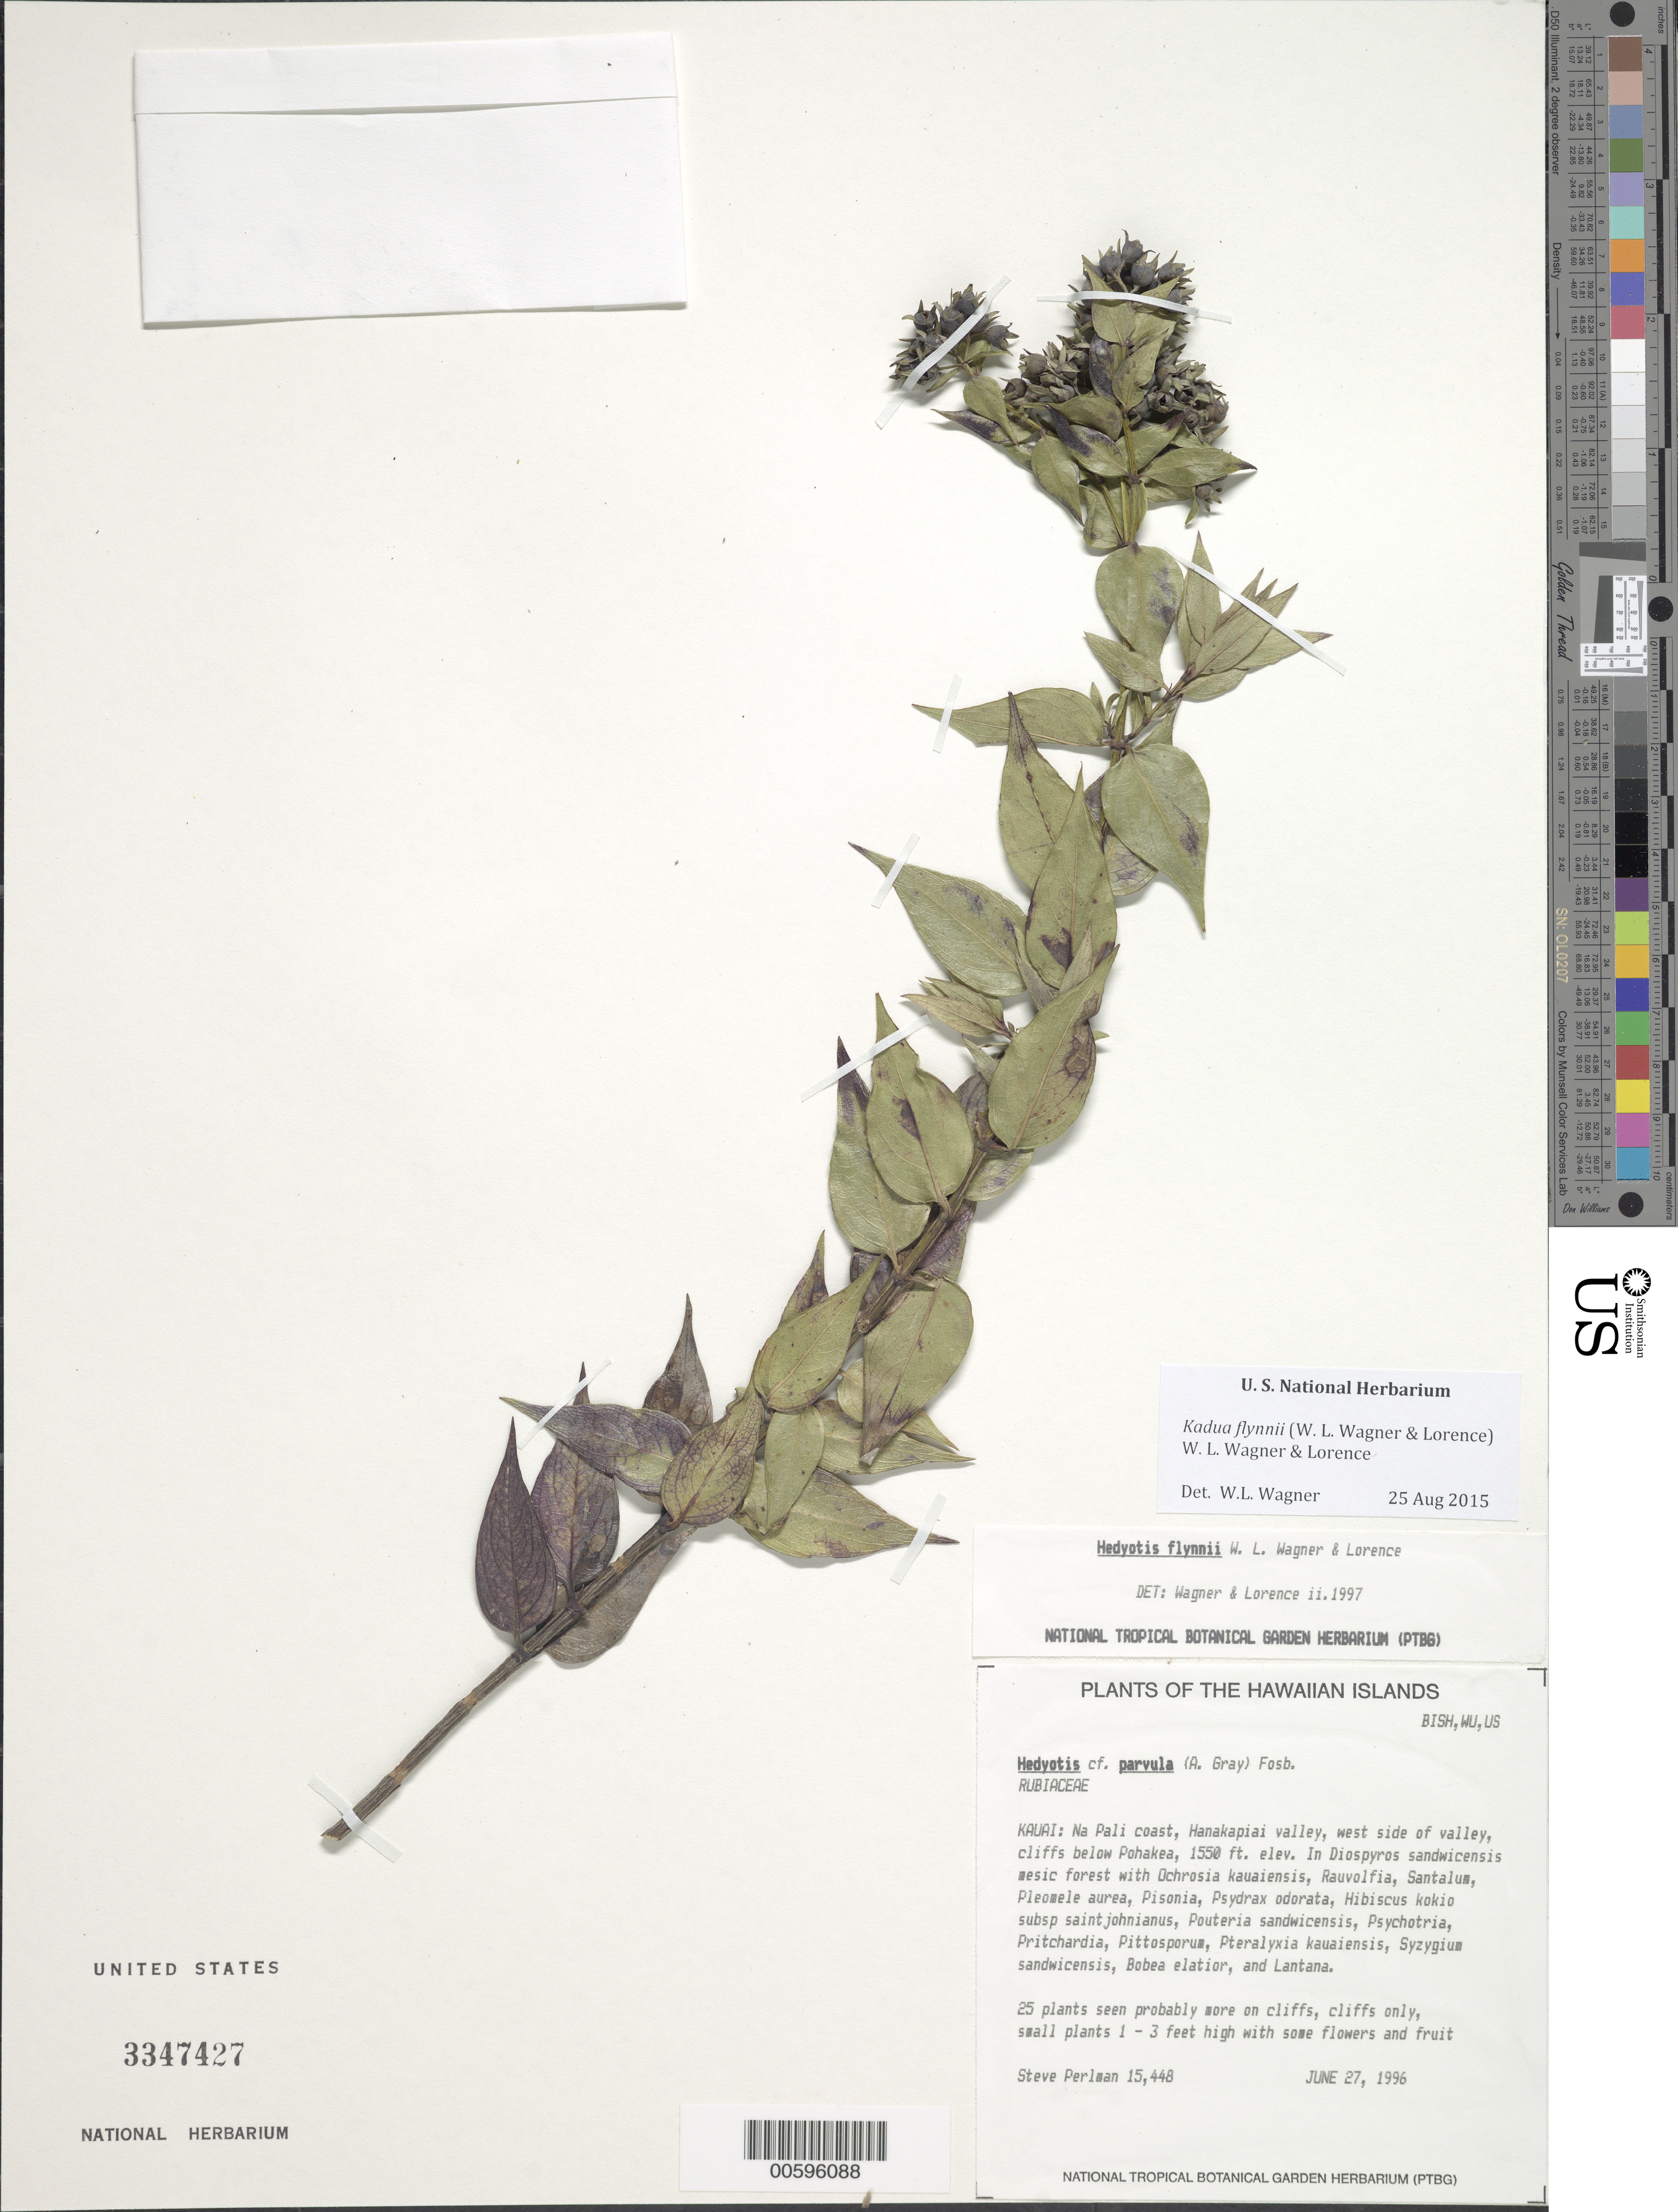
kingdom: Plantae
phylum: Tracheophyta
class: Magnoliopsida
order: Gentianales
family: Rubiaceae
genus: Kadua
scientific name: Kadua flynnii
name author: (W.L. Wagner & Lorence) W.L. Wagner & Lorence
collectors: S. P. Perlman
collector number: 15448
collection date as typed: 27 Jun 1996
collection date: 1996-06-27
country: United States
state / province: Hawaii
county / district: Kauai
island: Kaua'i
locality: Na Pali coast, Hanakapiai valley, W side of valley, cliffs below Pohakea.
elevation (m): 472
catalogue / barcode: US 3347427